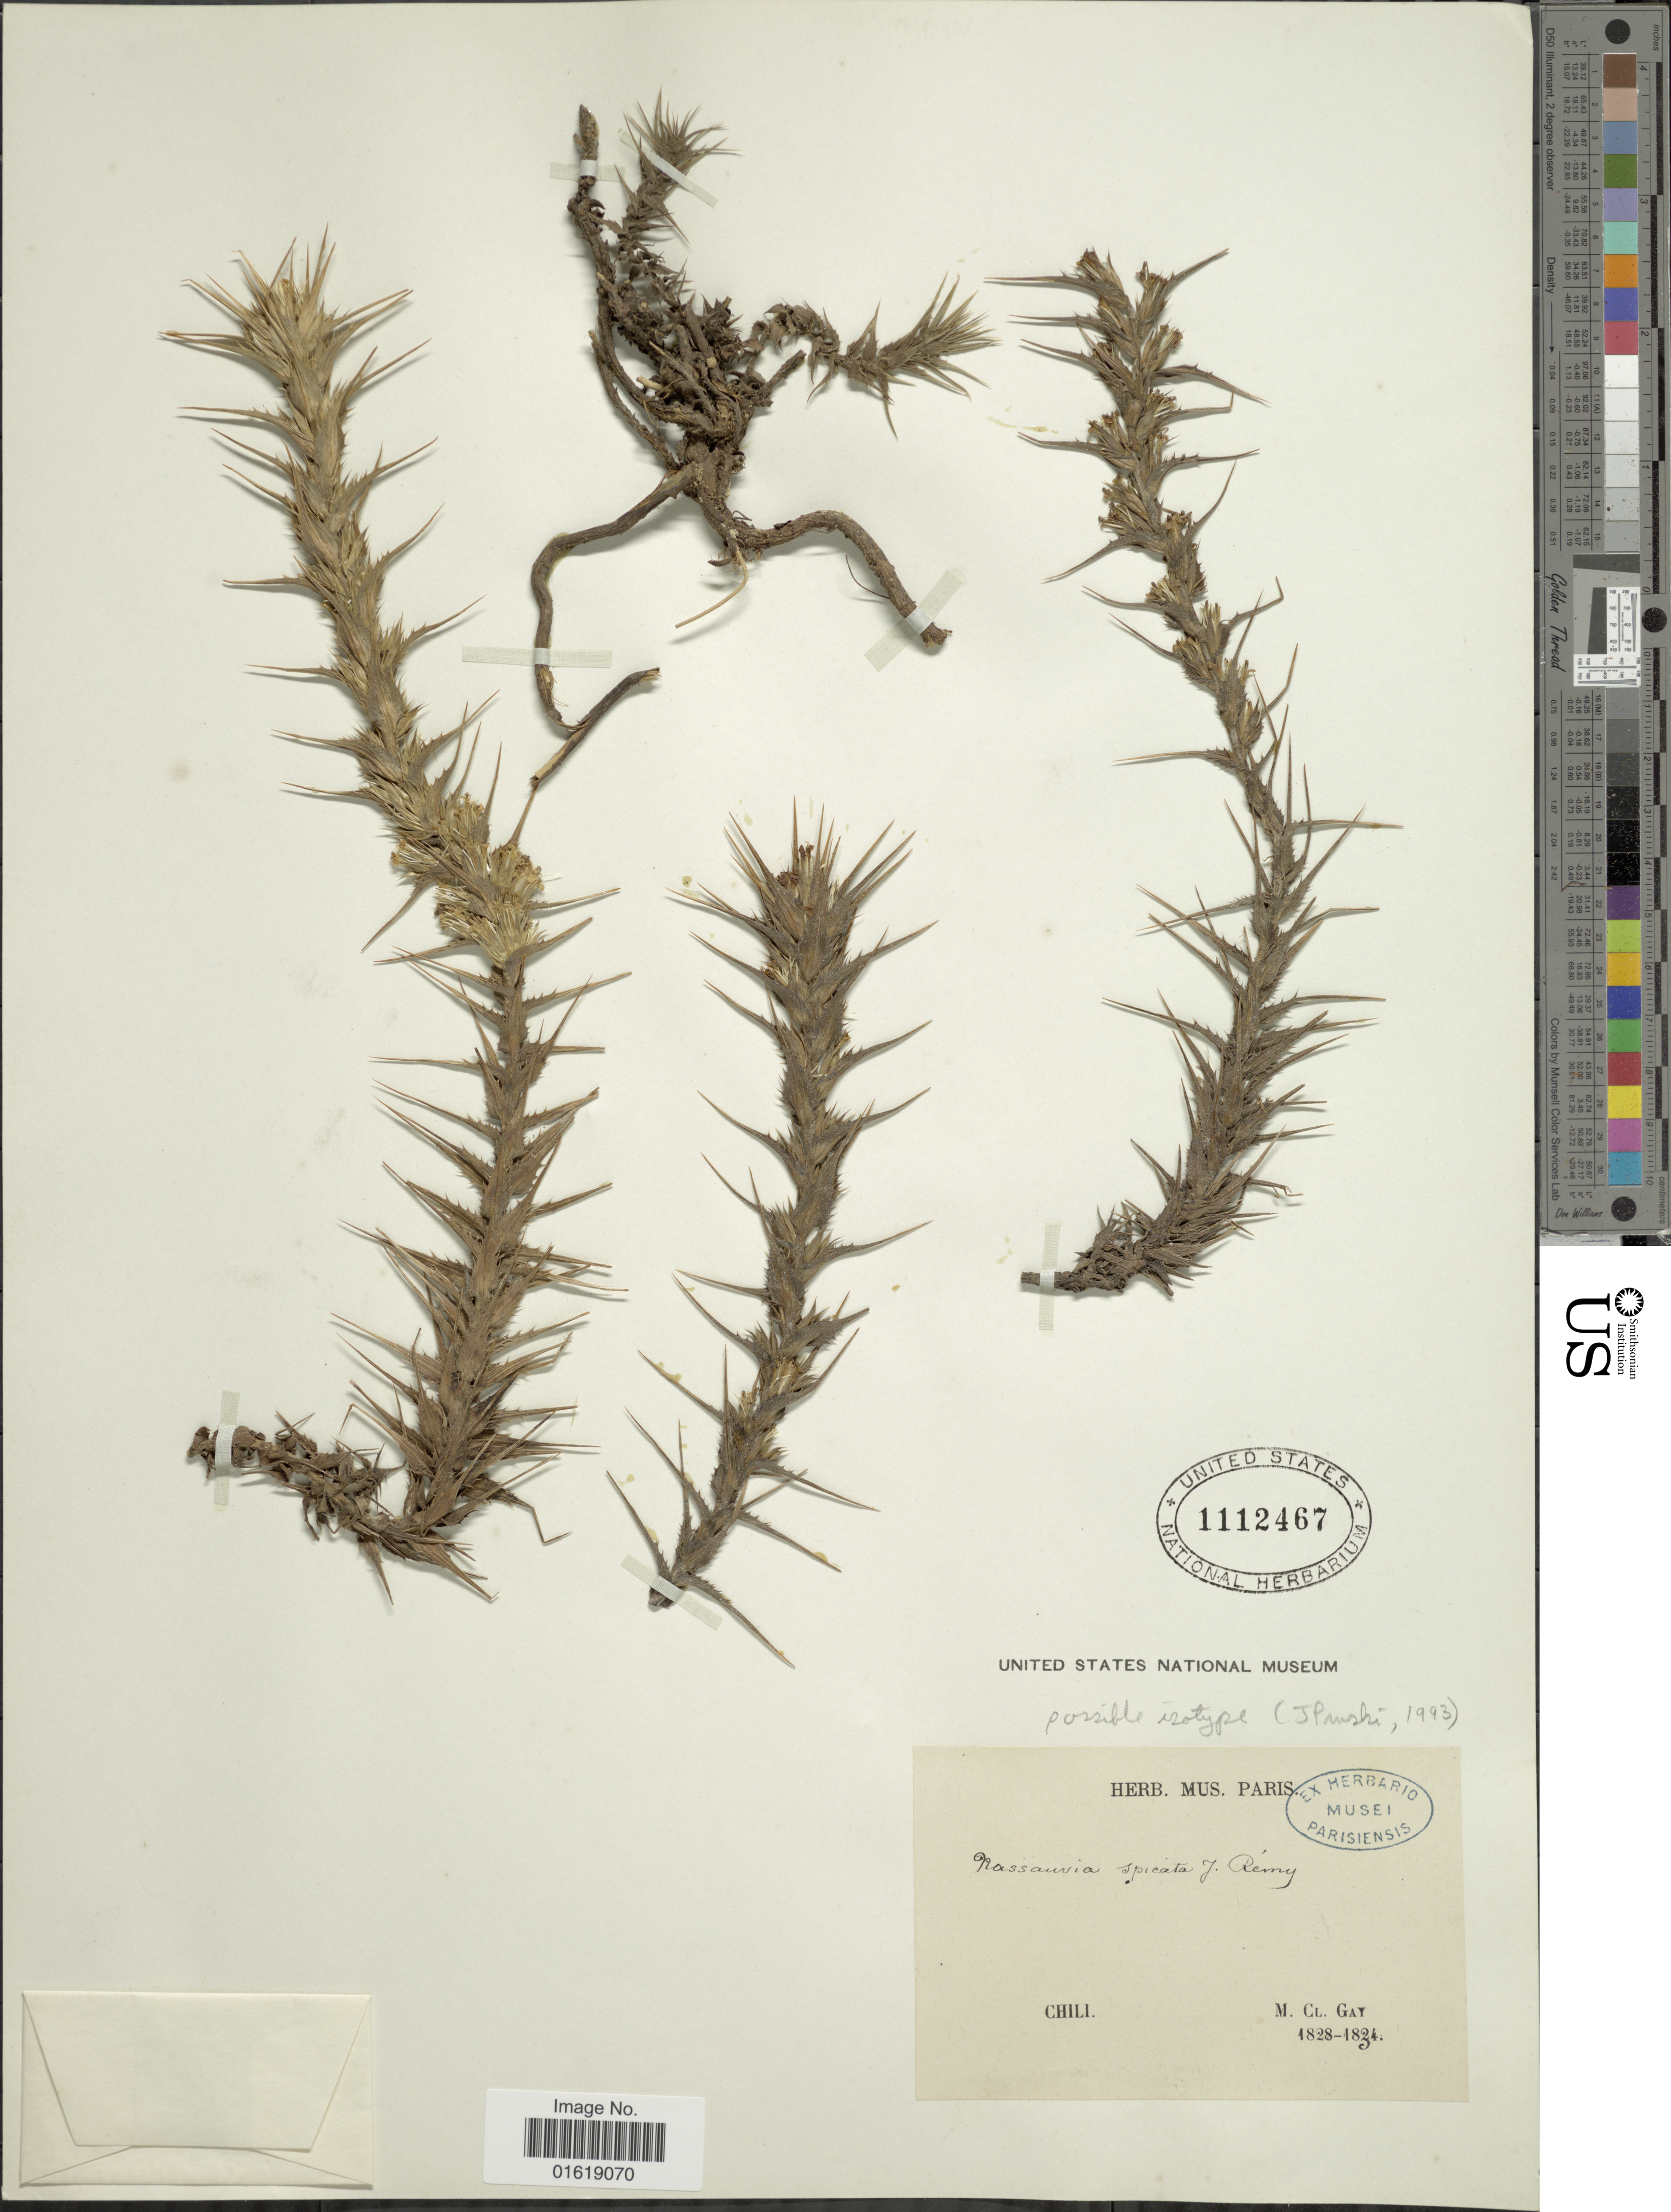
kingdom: Plantae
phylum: Tracheophyta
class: Magnoliopsida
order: Asterales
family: Asteraceae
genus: Nassauvia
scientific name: Nassauvia cumingii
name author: Hook. & Arn.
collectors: M. Gay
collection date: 1828/1834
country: Chile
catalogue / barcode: US 1112467